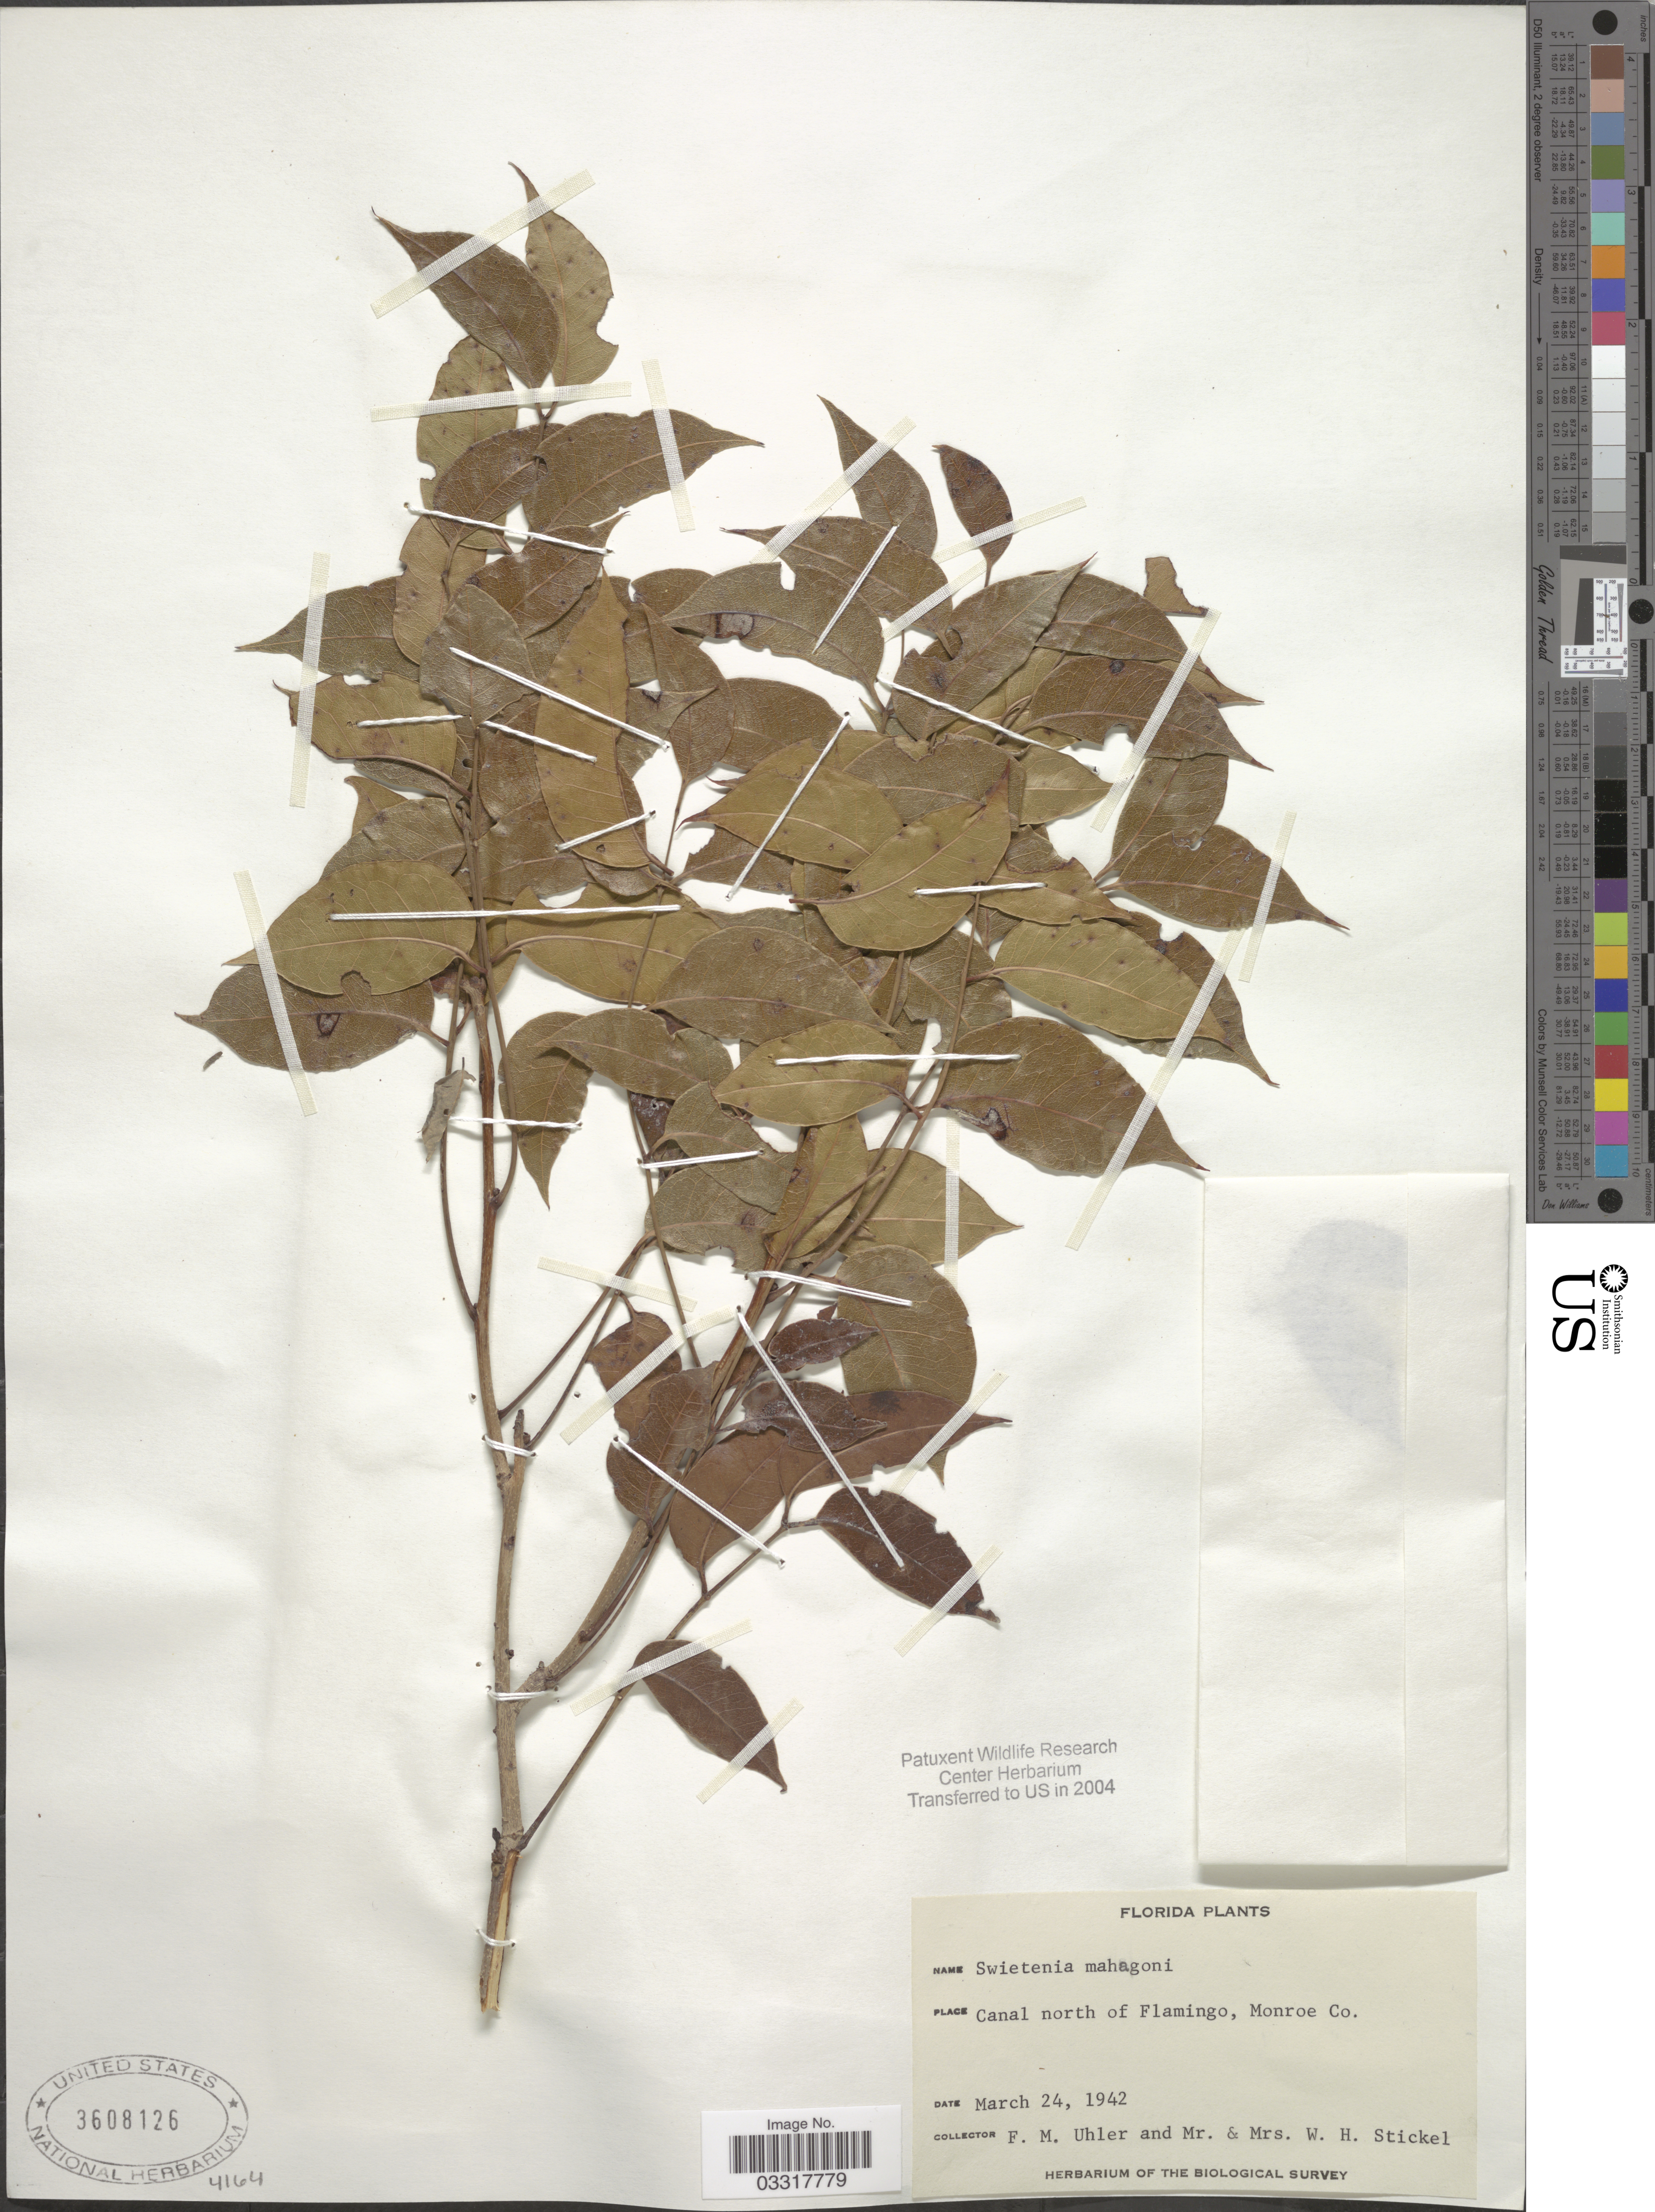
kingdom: Plantae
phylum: Tracheophyta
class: Magnoliopsida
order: Sapindales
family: Meliaceae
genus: Swietenia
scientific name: Swietenia mahagoni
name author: (L.) Jacq.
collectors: F. M. Uhler, W. Stickel & W. Stickel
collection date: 1942-03-24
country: United States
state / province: Florida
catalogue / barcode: US 3608126